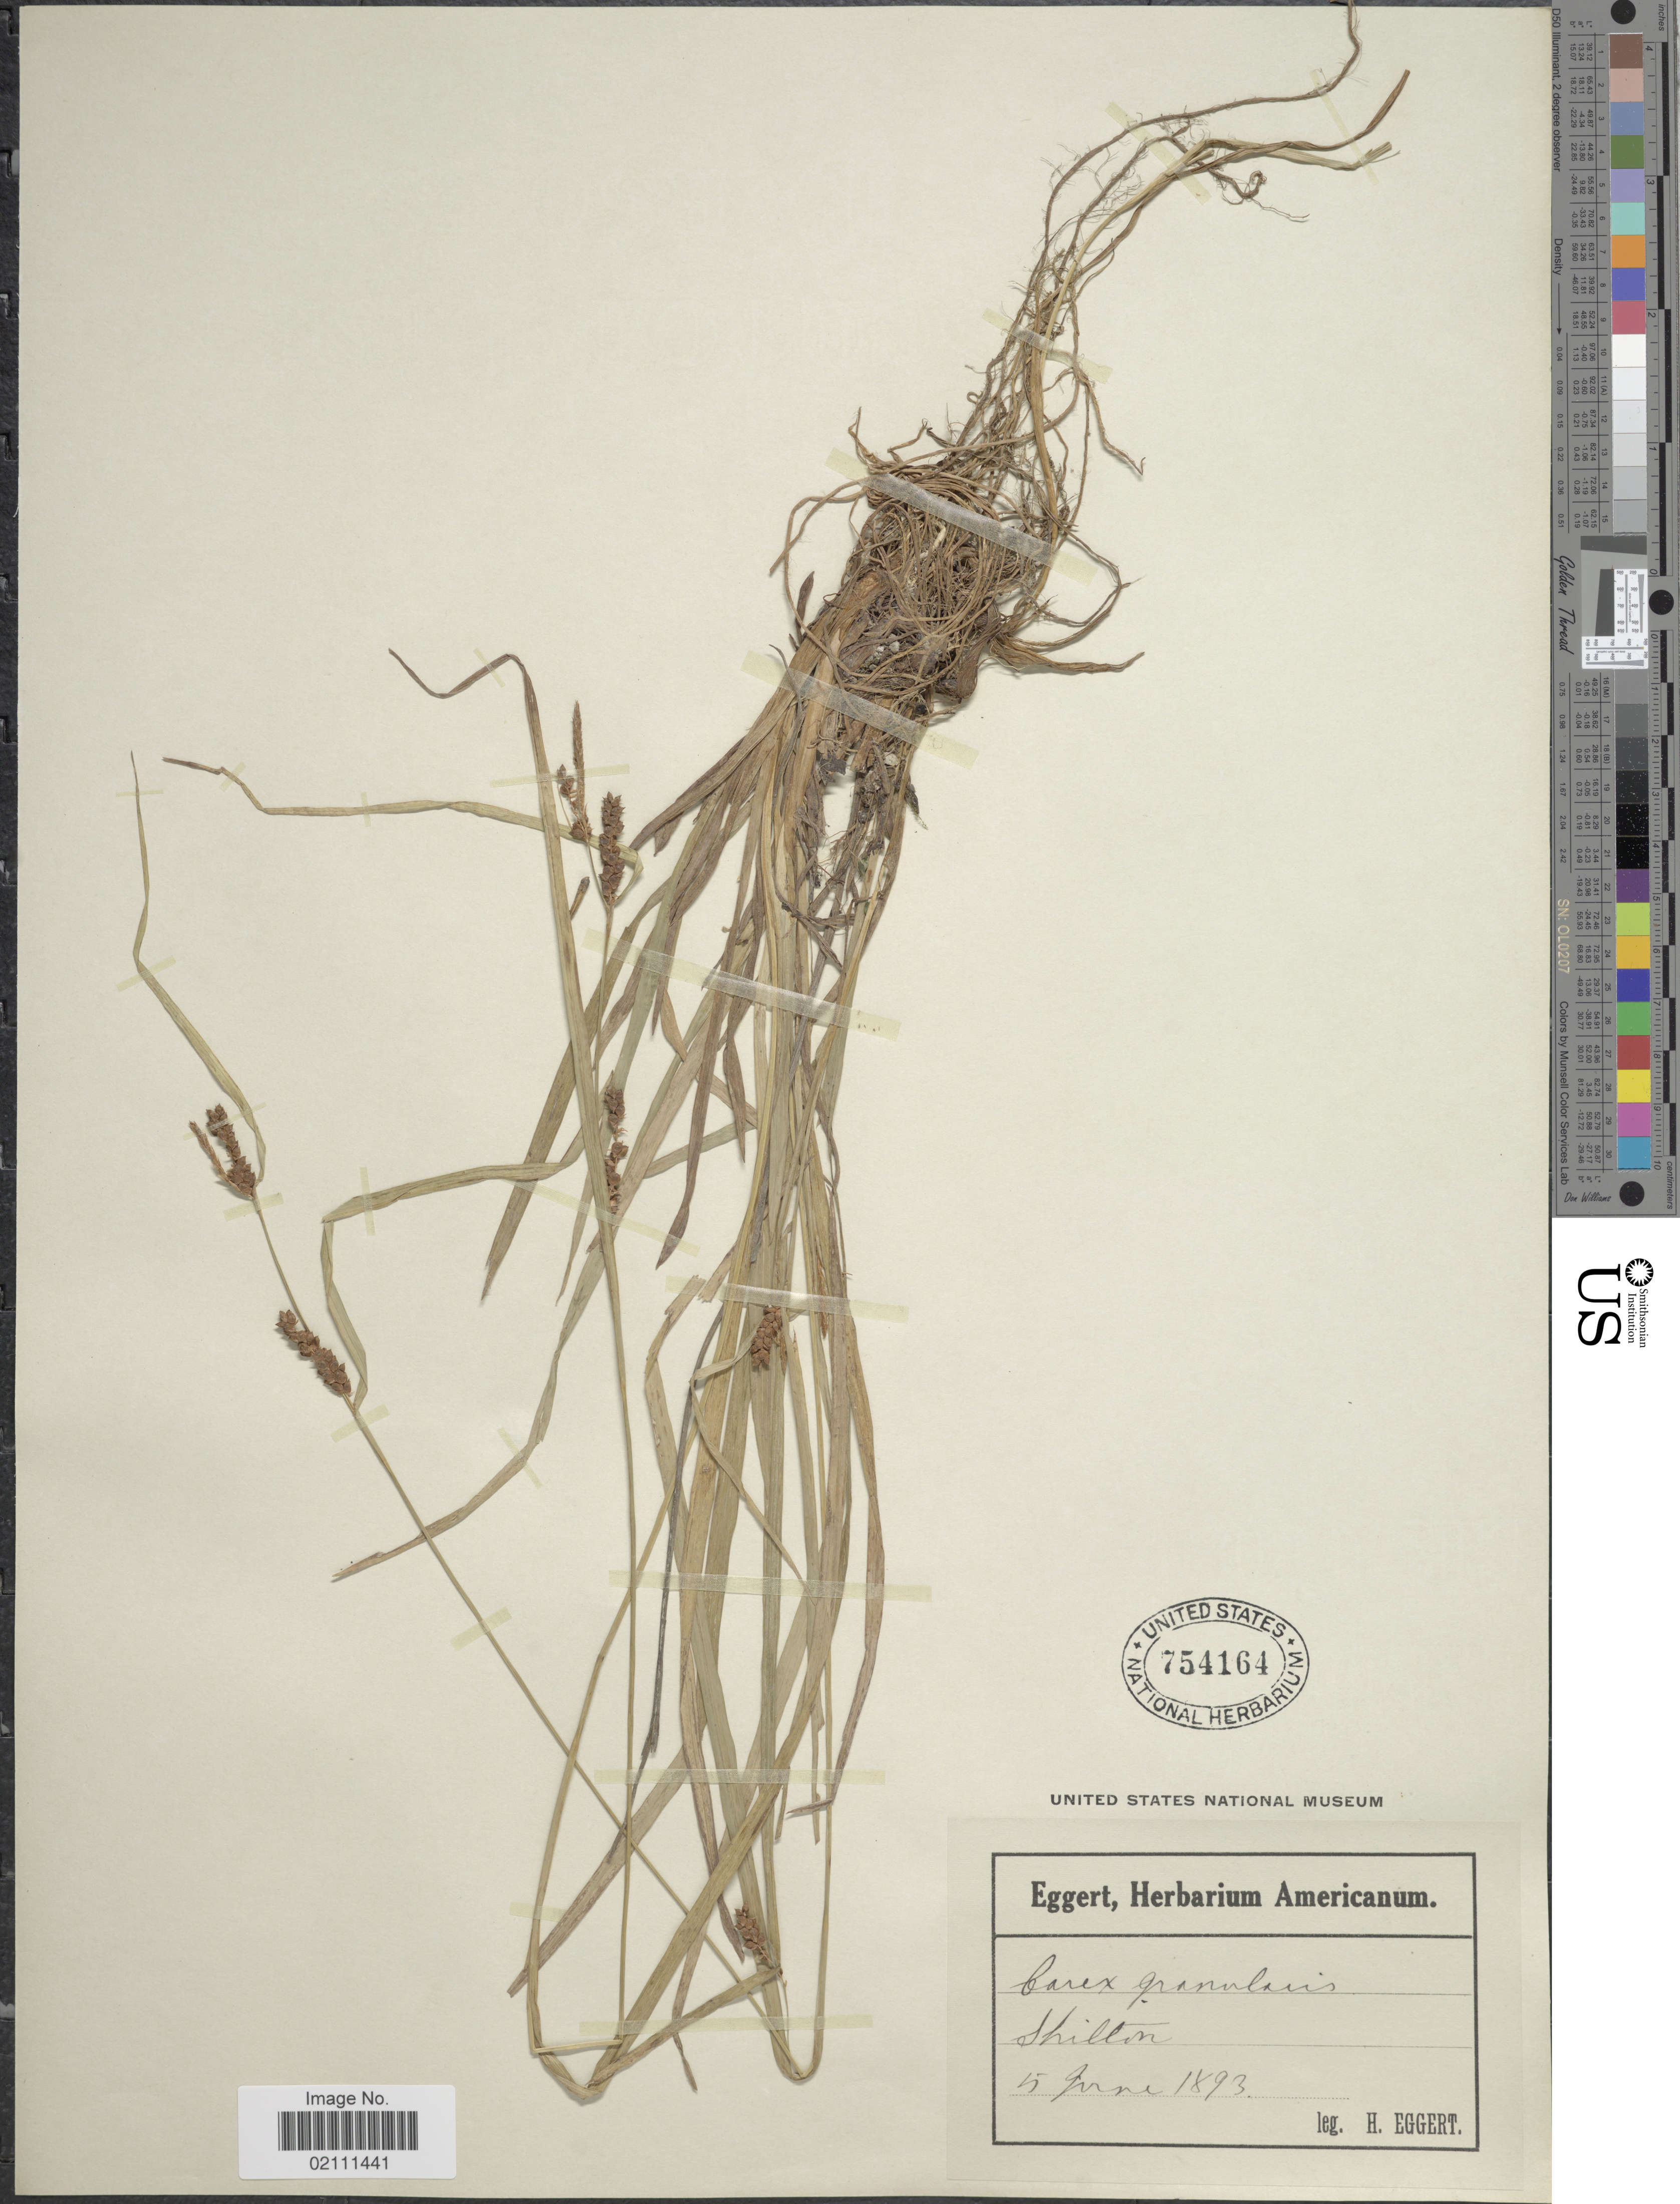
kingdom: Plantae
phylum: Tracheophyta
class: Liliopsida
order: Poales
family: Cyperaceae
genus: Carex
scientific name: Carex granularis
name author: Muhl. ex Willd.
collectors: H. Eggert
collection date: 1893-06-15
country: United States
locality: Shilton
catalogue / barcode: US 754164